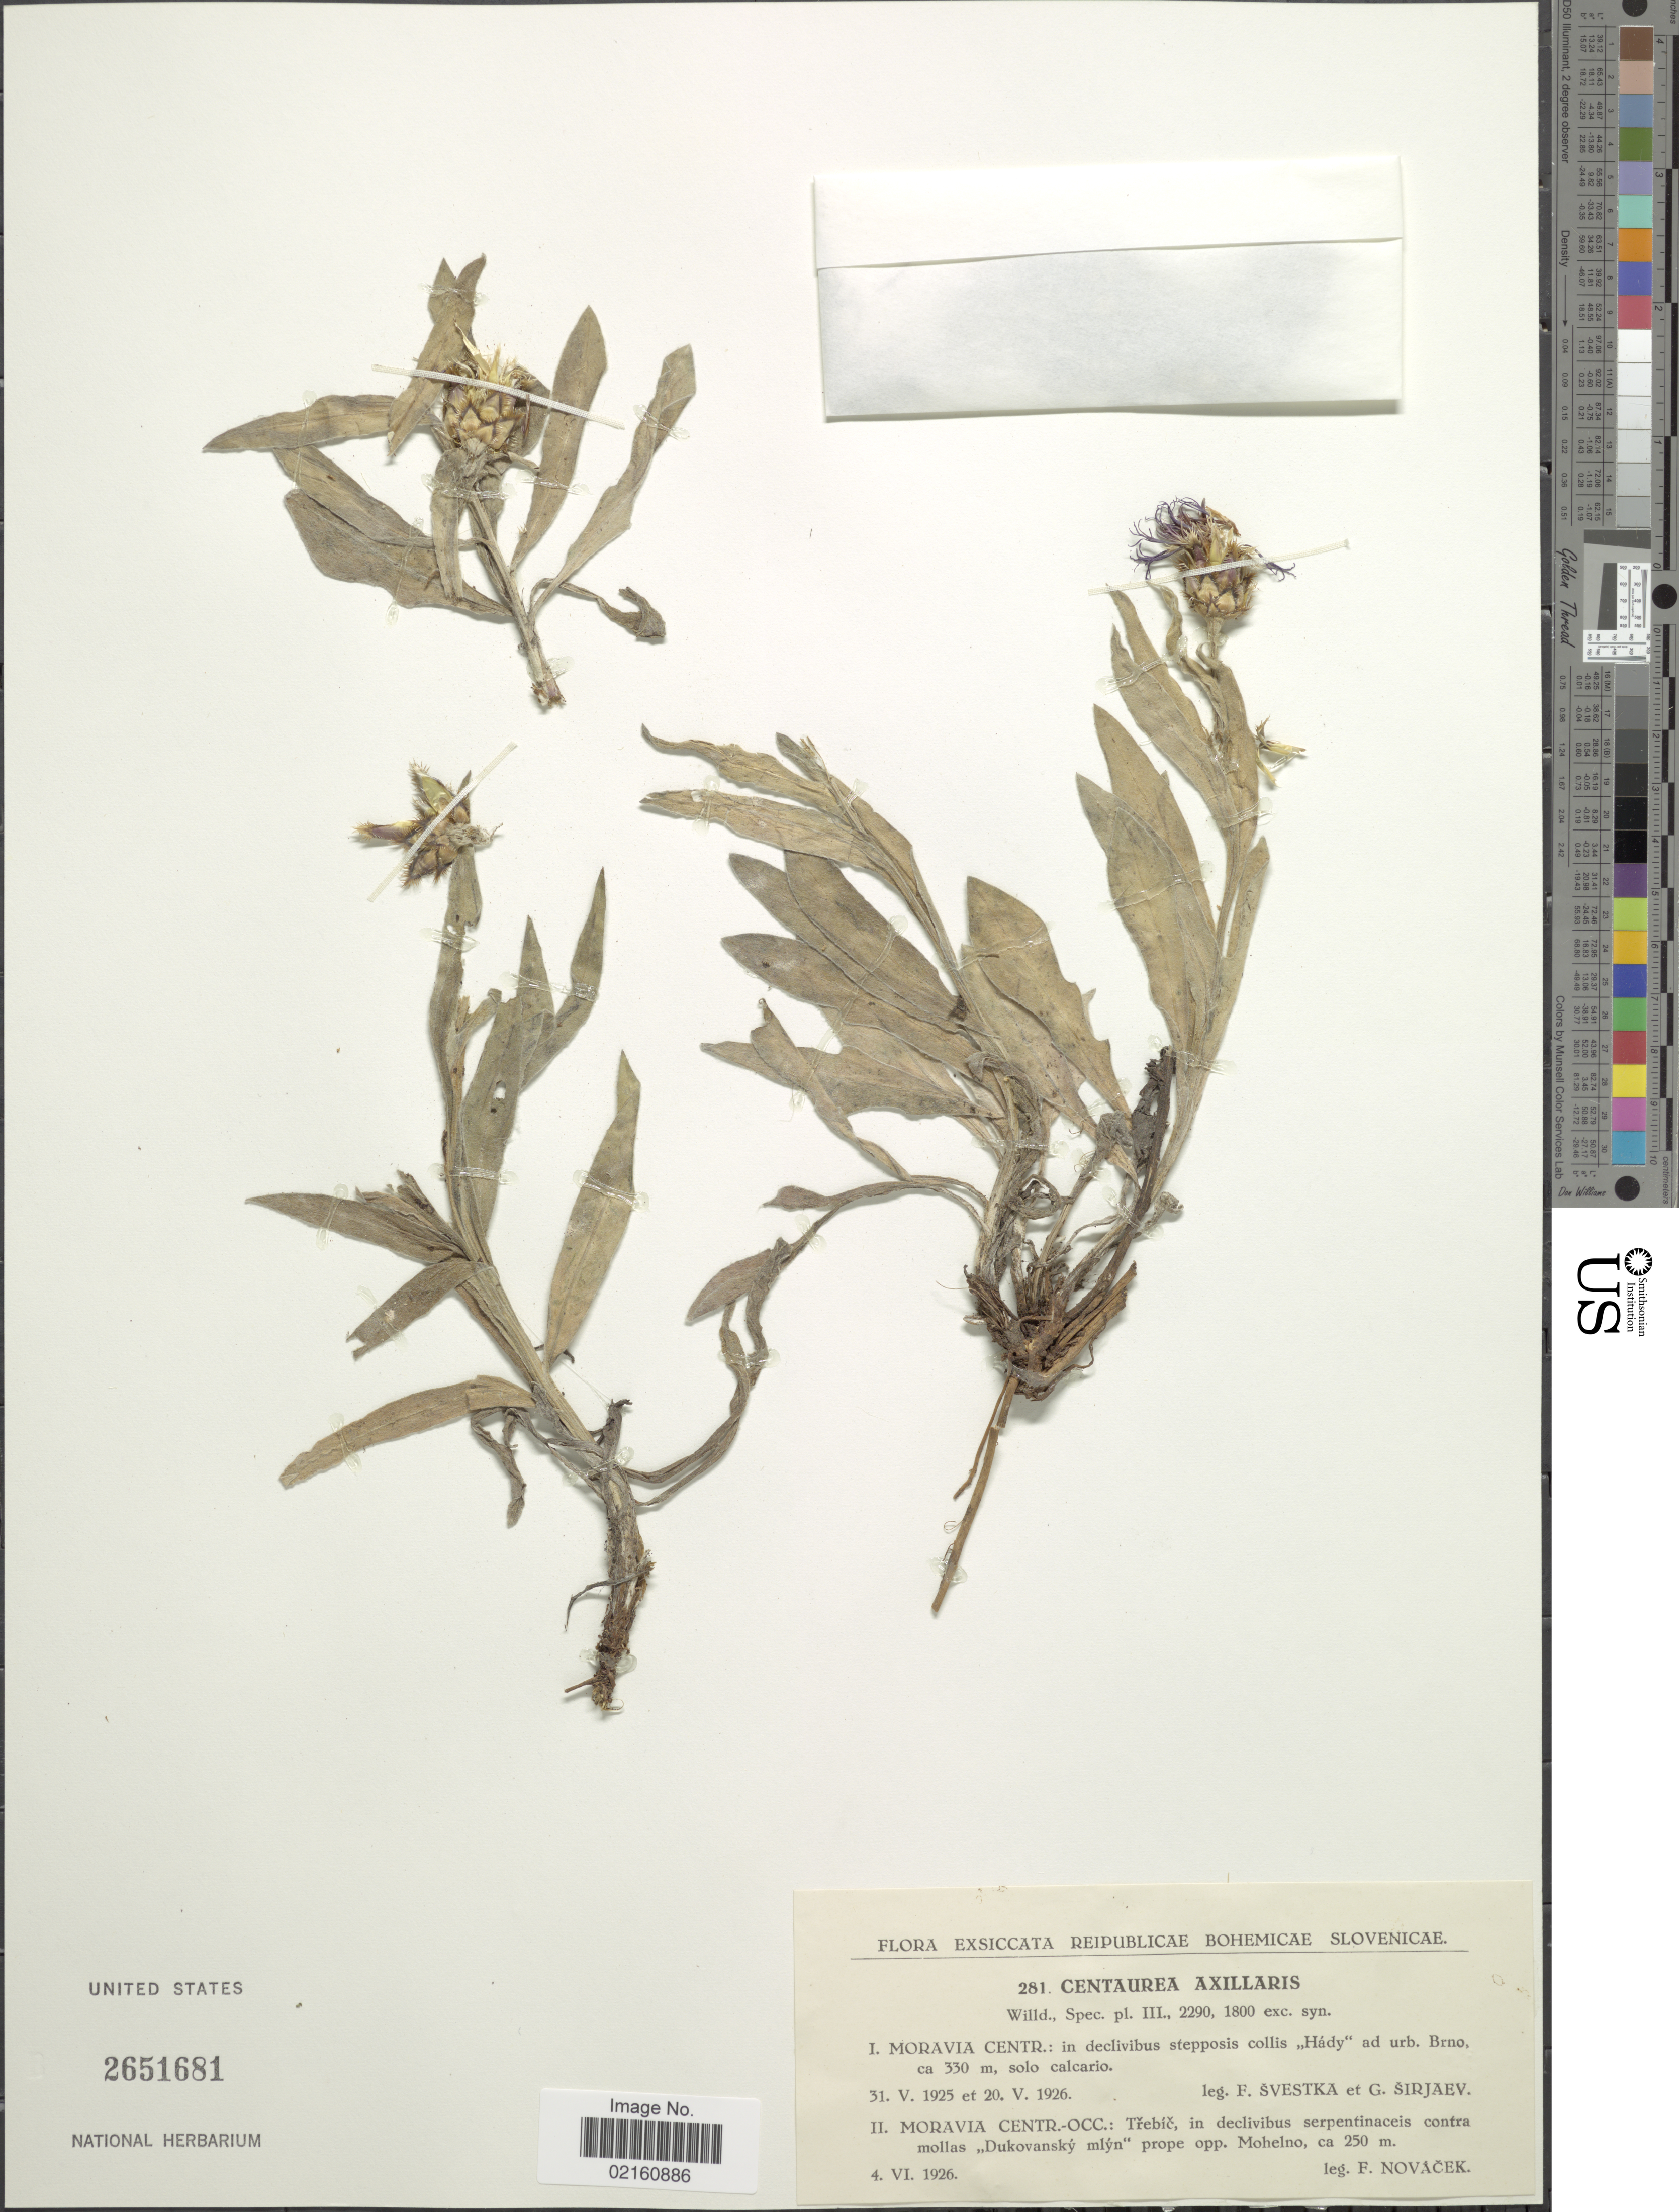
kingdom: Plantae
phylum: Tracheophyta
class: Magnoliopsida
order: Asterales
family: Asteraceae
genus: Centaurea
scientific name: Centaurea axillaris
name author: Willd.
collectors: F. Svestka & G. Širjaev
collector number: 281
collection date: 1925-05-31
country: Czechia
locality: Reipublicae Bohemicae Slovenicae, Moravia Centr., collis Hady, ad urb. Brno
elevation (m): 330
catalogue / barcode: US 2651681